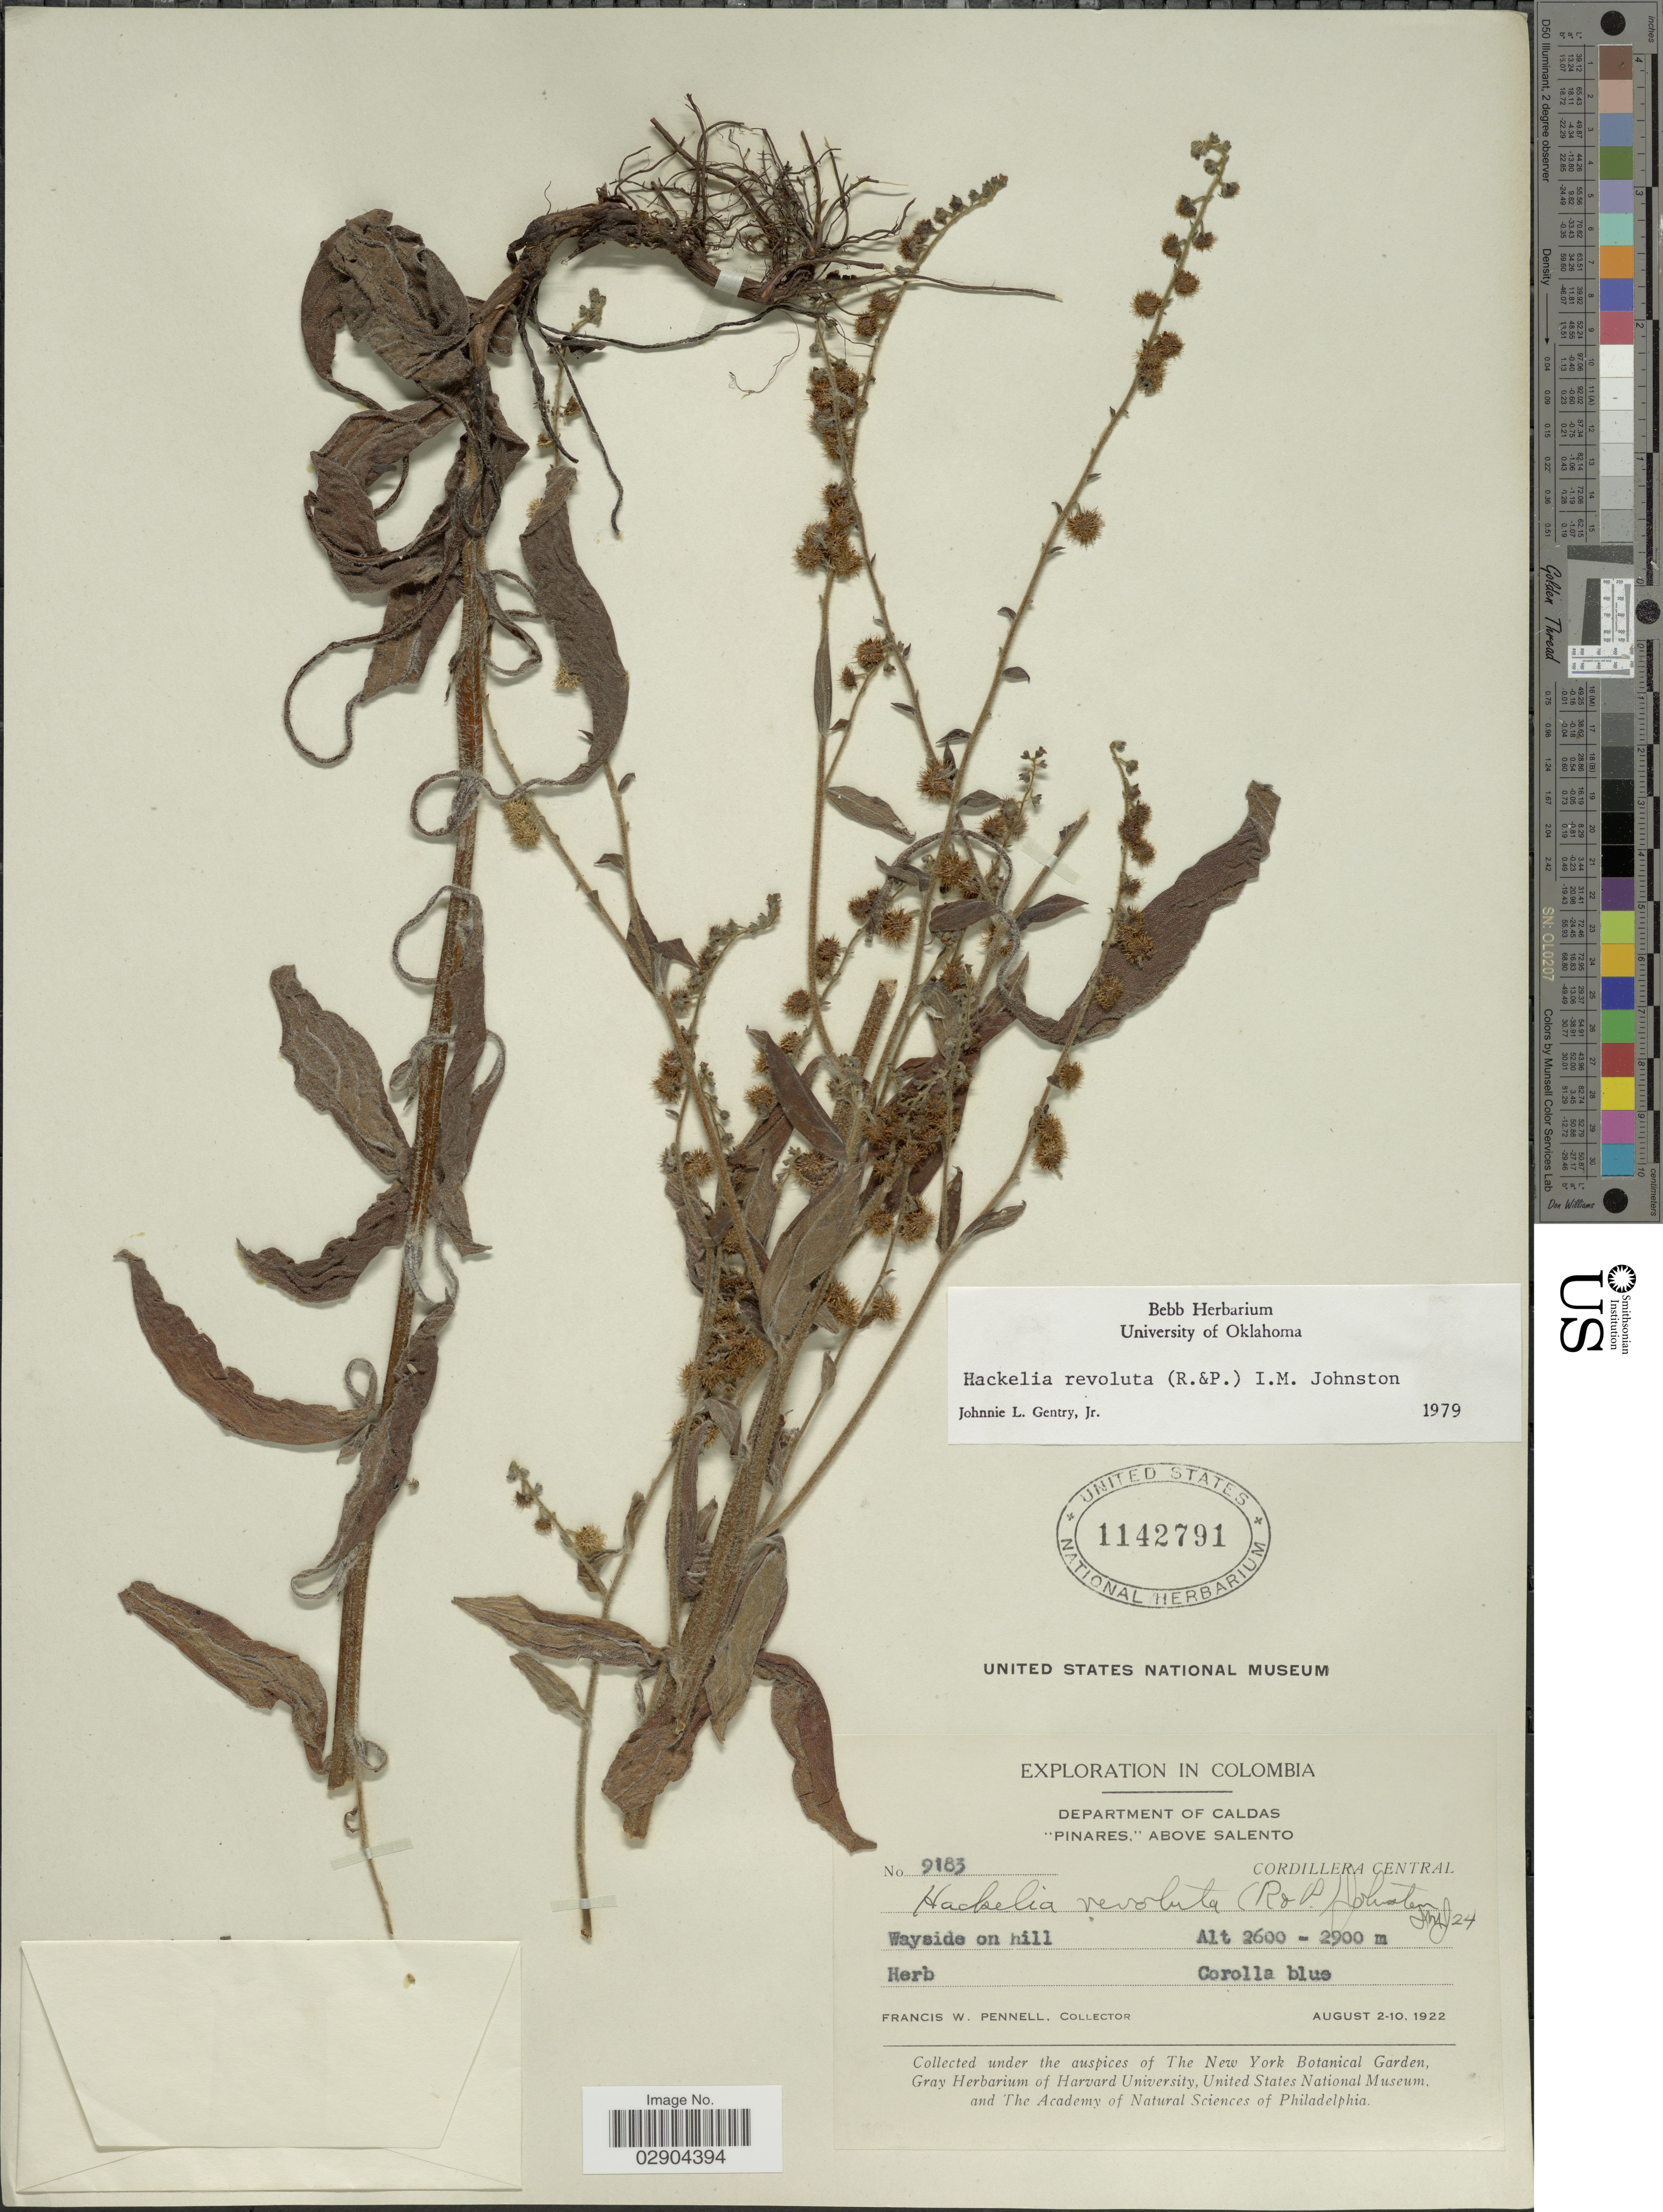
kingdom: Plantae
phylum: Tracheophyta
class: Magnoliopsida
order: Boraginales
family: Boraginaceae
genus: Hackelia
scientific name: Hackelia revoluta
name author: (Ruiz & Pav.) I.M. Johnst.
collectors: F. W. Pennell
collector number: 9183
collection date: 1922-08-02/1922-08-10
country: Colombia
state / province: Caldas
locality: Department of Caldas. "Pinares", above Salento. Cordillera Central. Wayside on hill.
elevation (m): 2600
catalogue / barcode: US 1142791